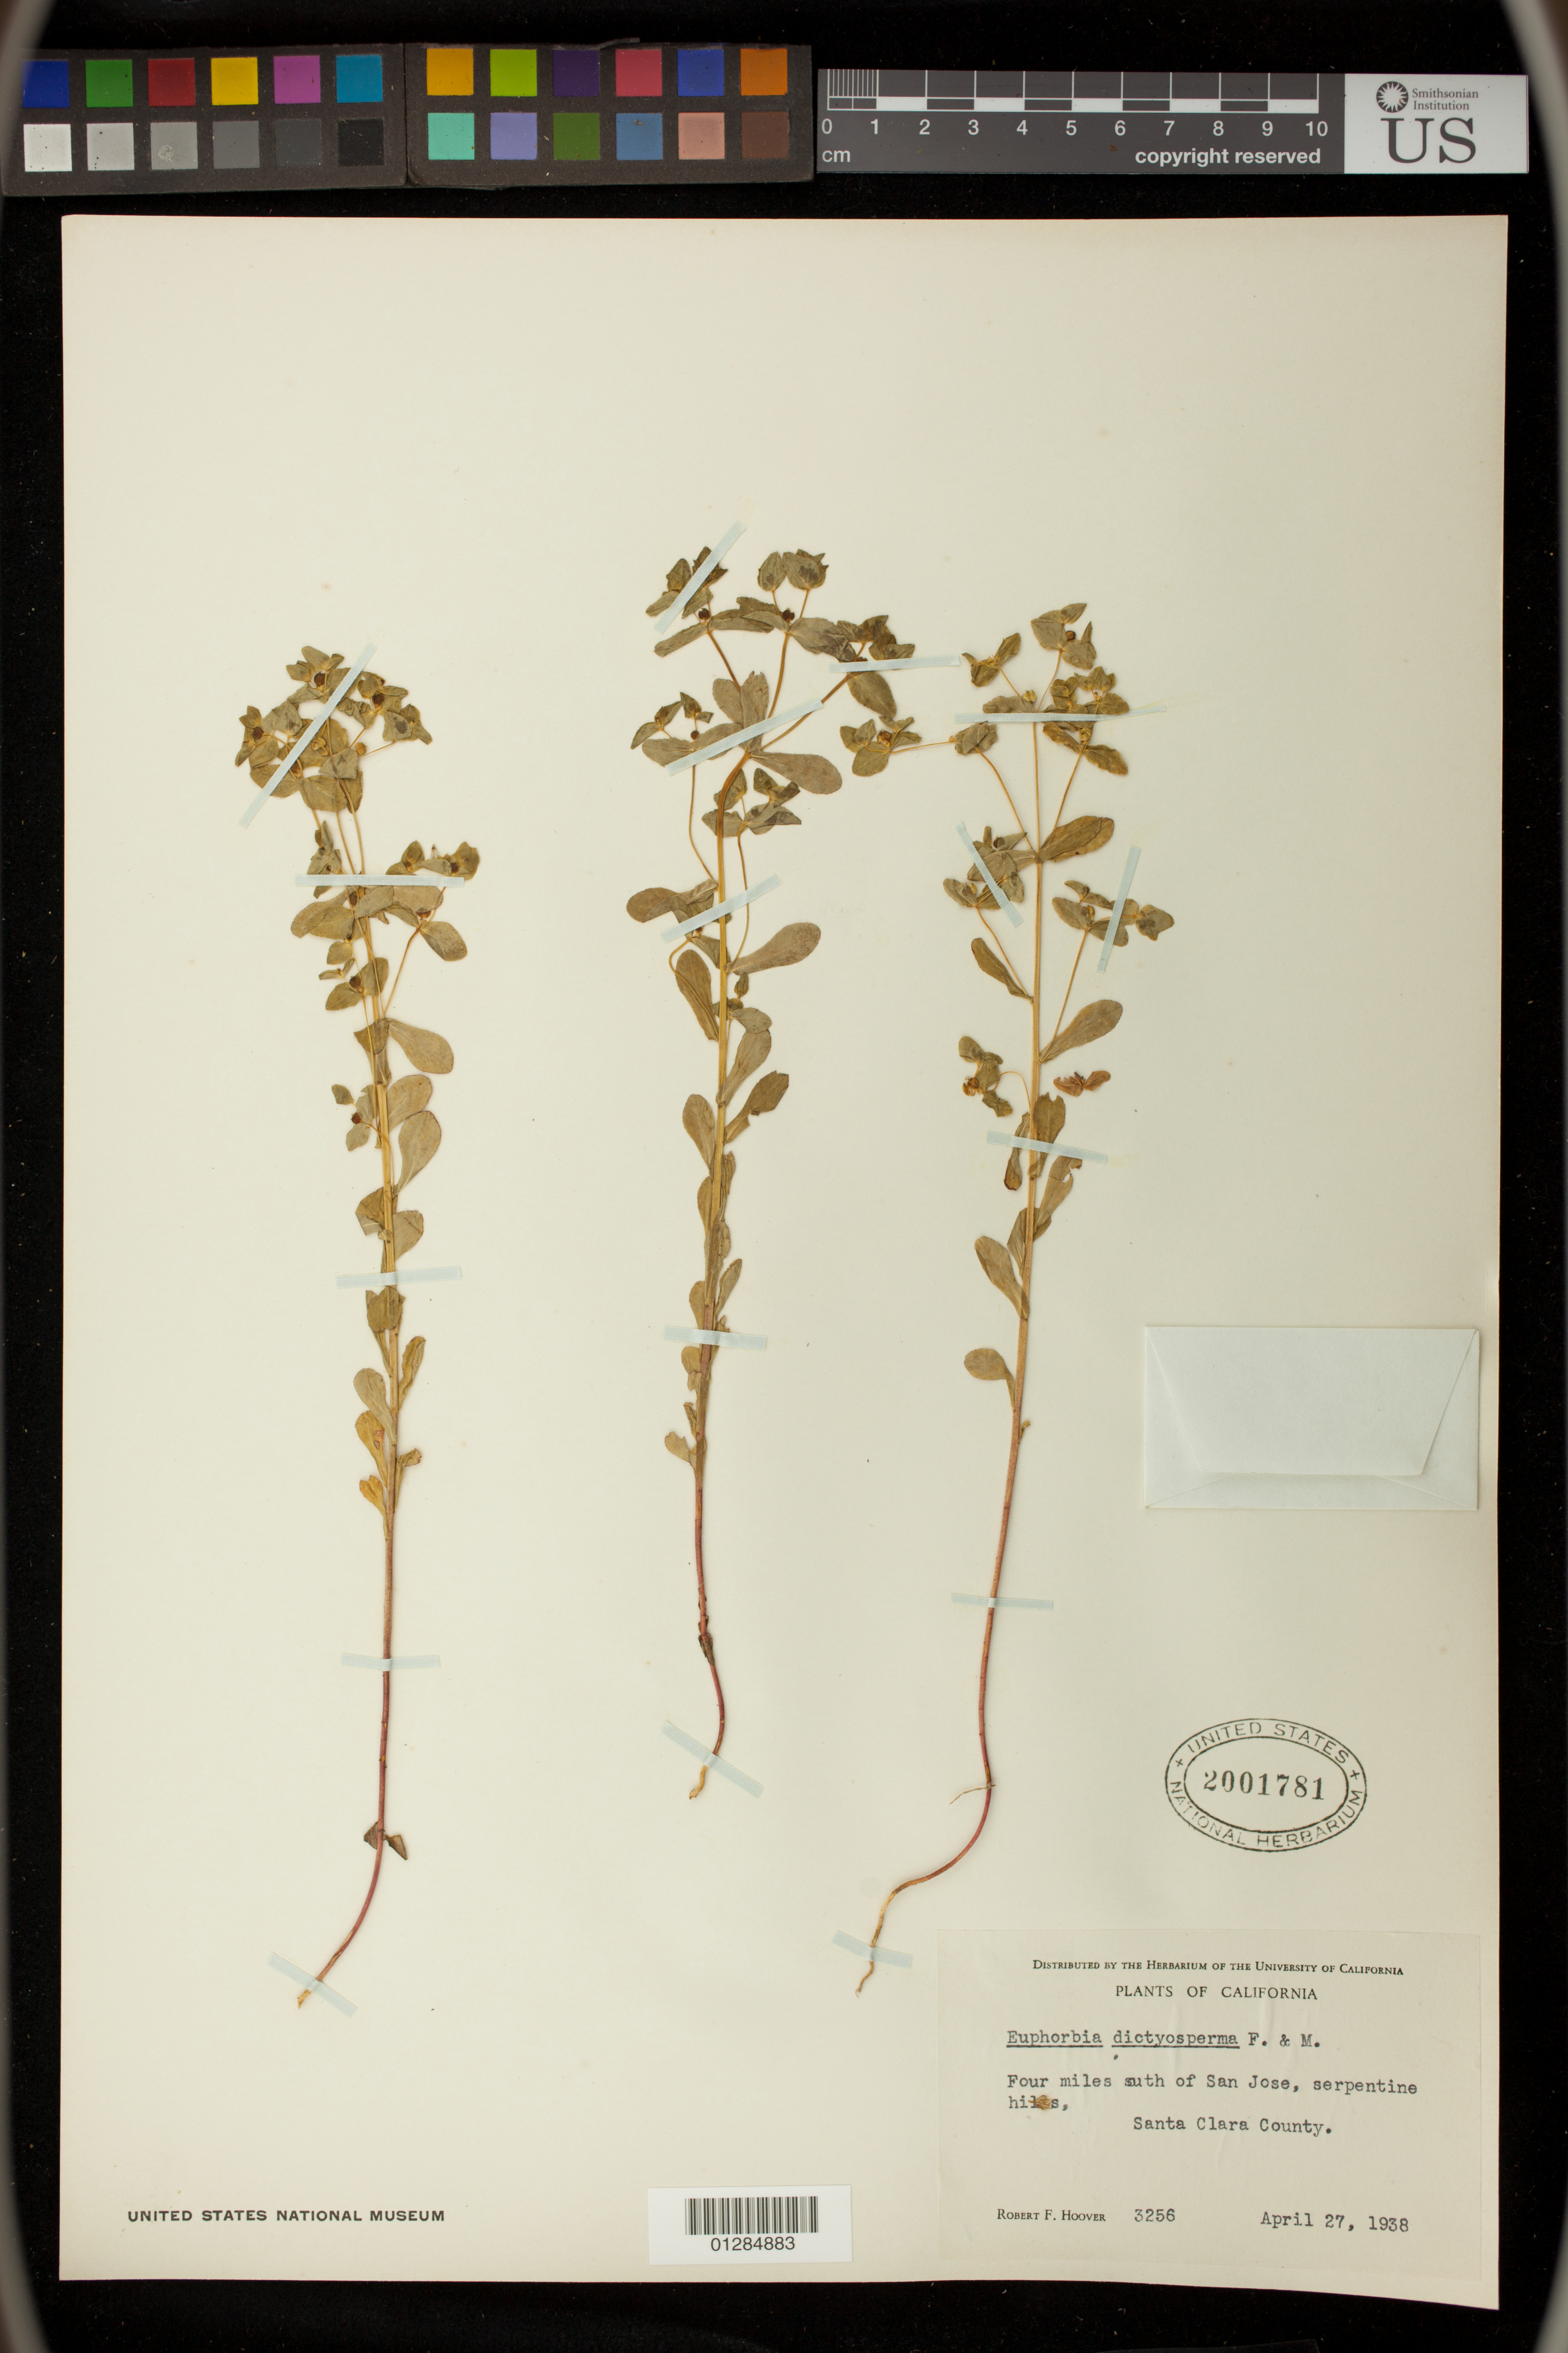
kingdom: Plantae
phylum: Tracheophyta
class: Magnoliopsida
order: Malpighiales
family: Euphorbiaceae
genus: Euphorbia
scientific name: Euphorbia spathulata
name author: Lam.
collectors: R. F. Hoover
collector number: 3256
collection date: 1938-04-27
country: United States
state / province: California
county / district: Santa Clara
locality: Four miles south of San Jose, serpentine hills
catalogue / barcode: US 2001781